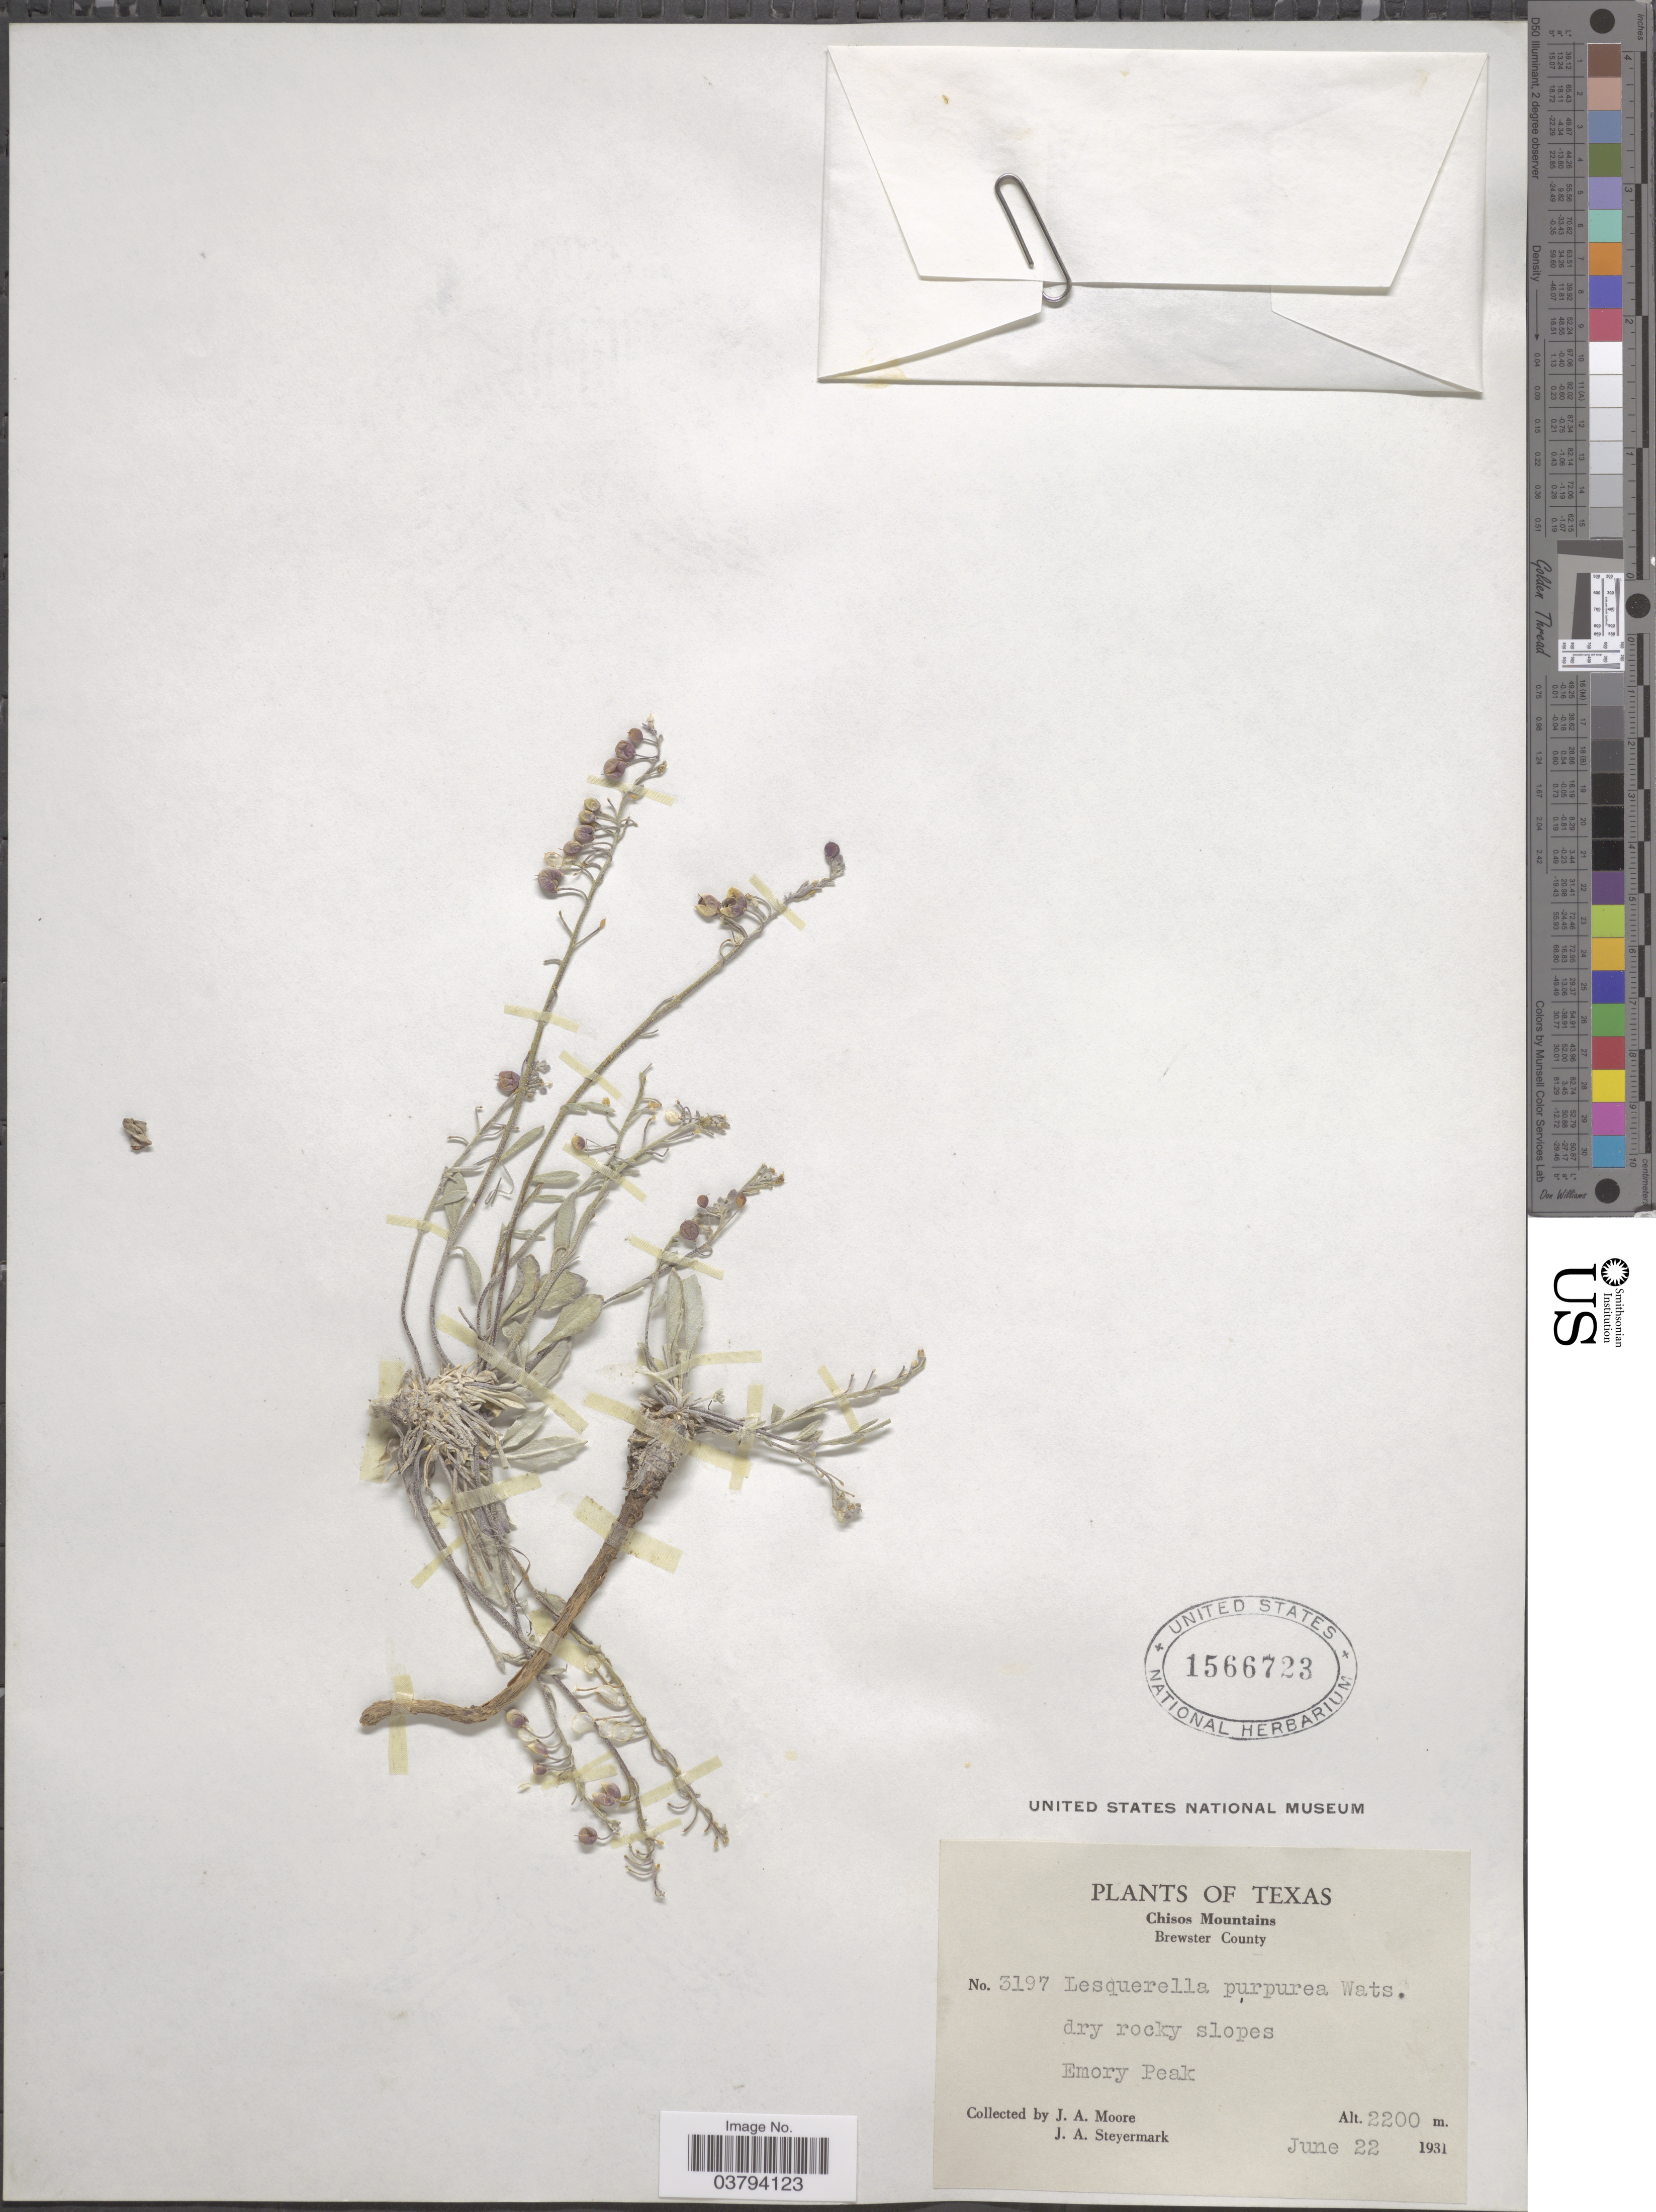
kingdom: Plantae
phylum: Tracheophyta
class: Magnoliopsida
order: Brassicales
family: Brassicaceae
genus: Lesquerella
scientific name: Lesquerella purpurea subsp. purpurea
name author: (A. Gray) S. Watson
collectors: J. A. Moore & J. Steyermark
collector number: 3197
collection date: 1931-06-22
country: United States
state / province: Texas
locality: Chisos Mountains. Brewster County. Emory Peak.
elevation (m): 2200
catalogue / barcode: US 1566723